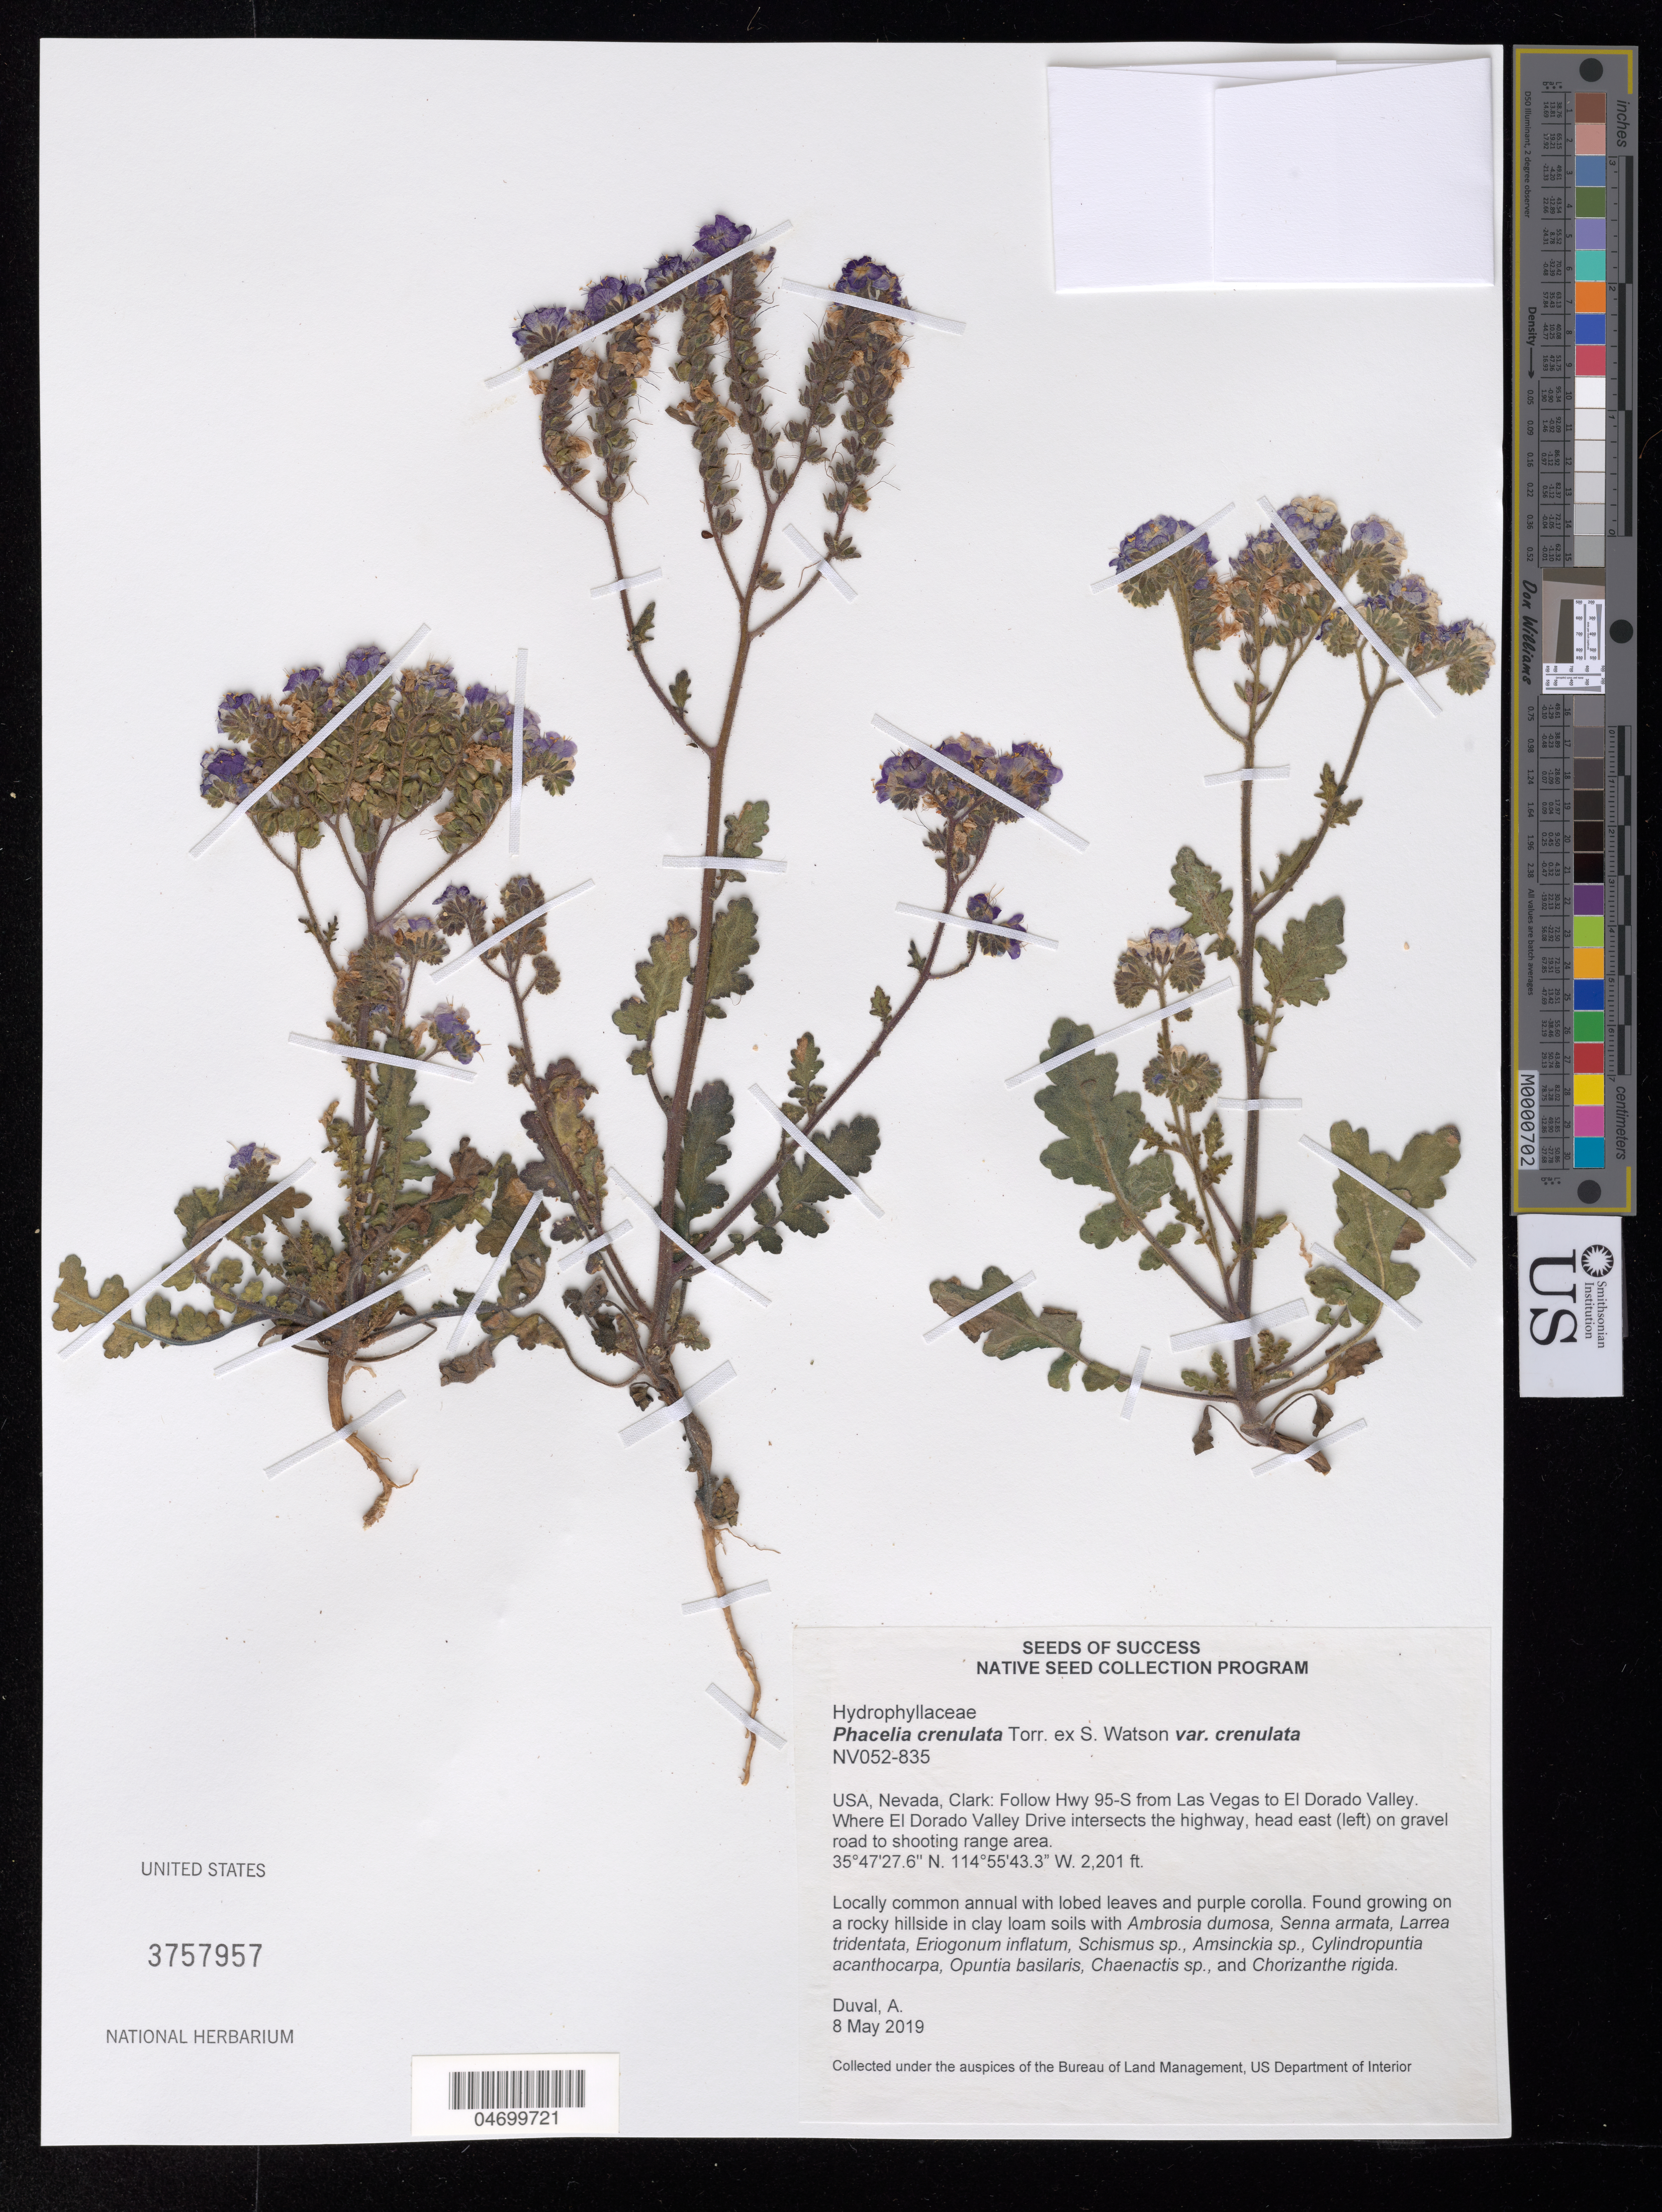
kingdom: Plantae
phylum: Tracheophyta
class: Magnoliopsida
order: Boraginales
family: Hydrophyllaceae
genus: Phacelia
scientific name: Phacelia crenulata var. crenulata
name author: Torr. ex S. Watson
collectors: A. Duval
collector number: NV052-835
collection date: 2019-05-08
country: United States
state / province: Nevada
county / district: Clark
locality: East on gravel road to shooting range area from El Dorado Valley Drive and Hwy 95 intersection.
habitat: Rocky hillside. Clay loam soils. With Ambrosia dumosa, Senna armata, Larrea tridentata, etc.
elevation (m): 671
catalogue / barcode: US 3757957